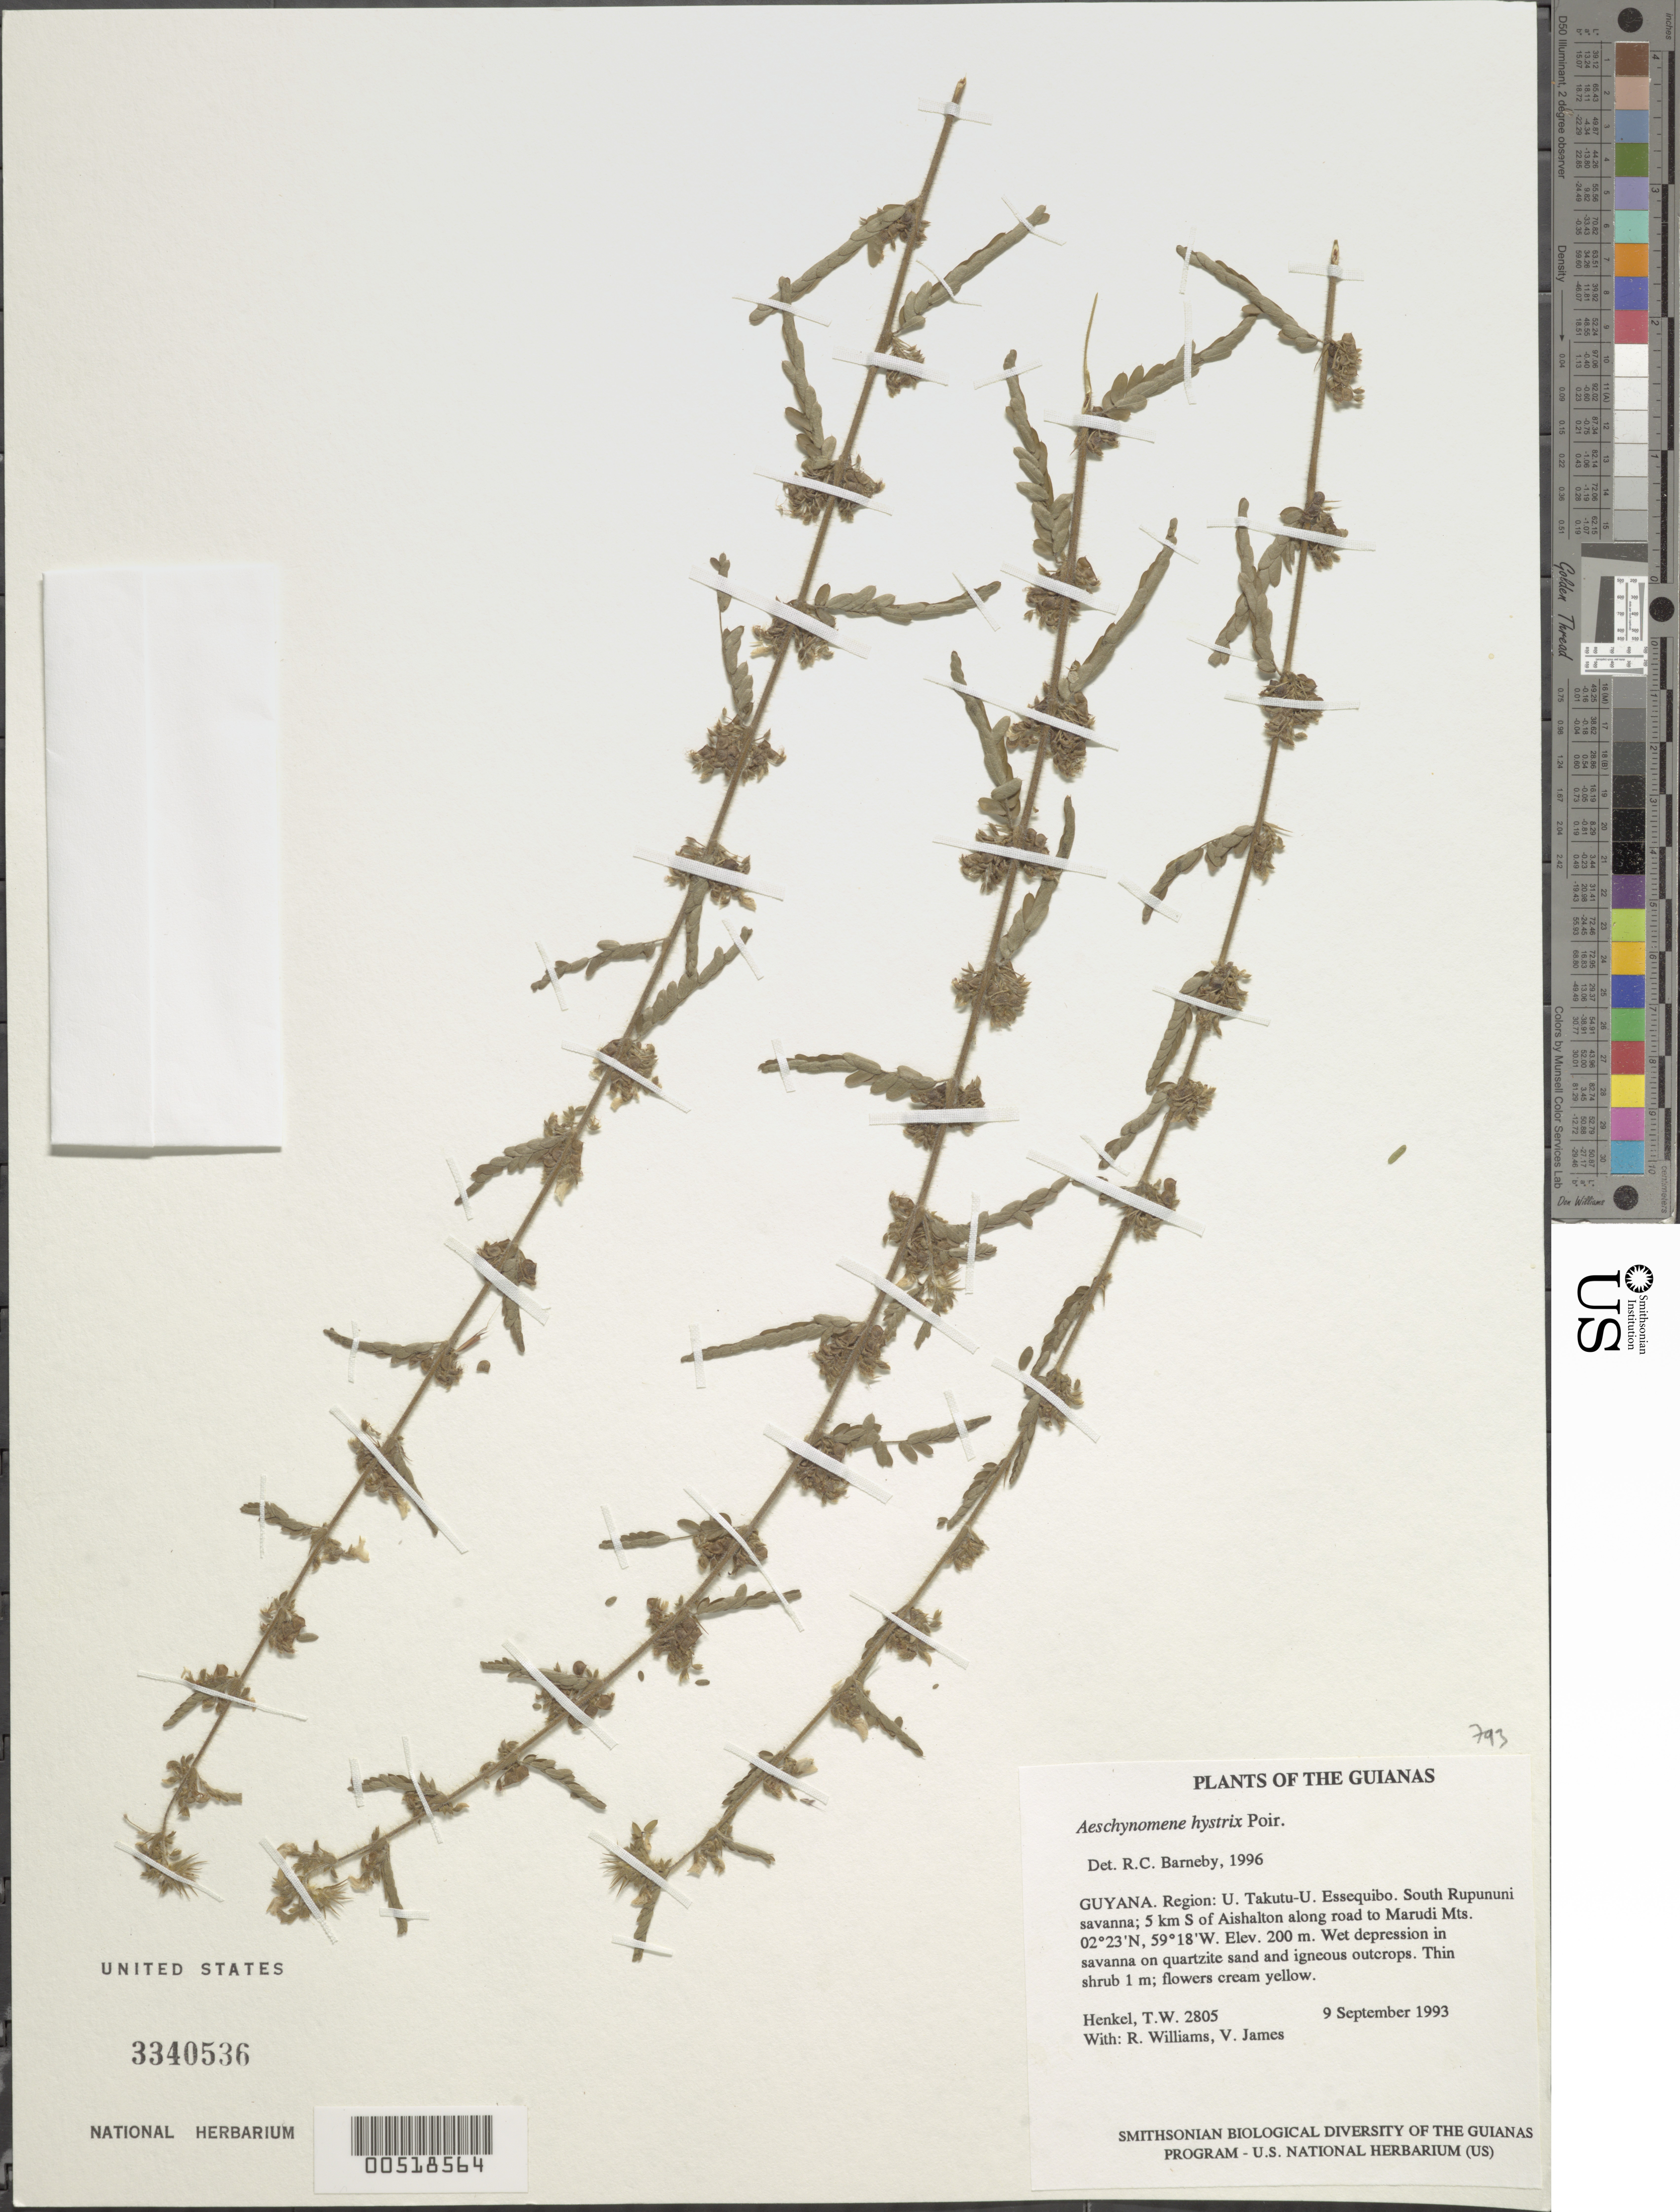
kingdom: Plantae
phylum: Tracheophyta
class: Magnoliopsida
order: Fabales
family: Fabaceae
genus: Aeschynomene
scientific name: Aeschynomene histrix var. histrix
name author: Poir.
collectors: T. Henkel, R. Williams & V. James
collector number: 2805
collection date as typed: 9 September 1993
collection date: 1993-09-09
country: Guyana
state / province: U. Takutu-U. Essequibo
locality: South Rupununi savanna; 5 km S of Aishalton along road to Marudi Mts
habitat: Wet depression in savanna on quartzite sand and igneous outcrops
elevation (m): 200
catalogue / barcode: US 3340536